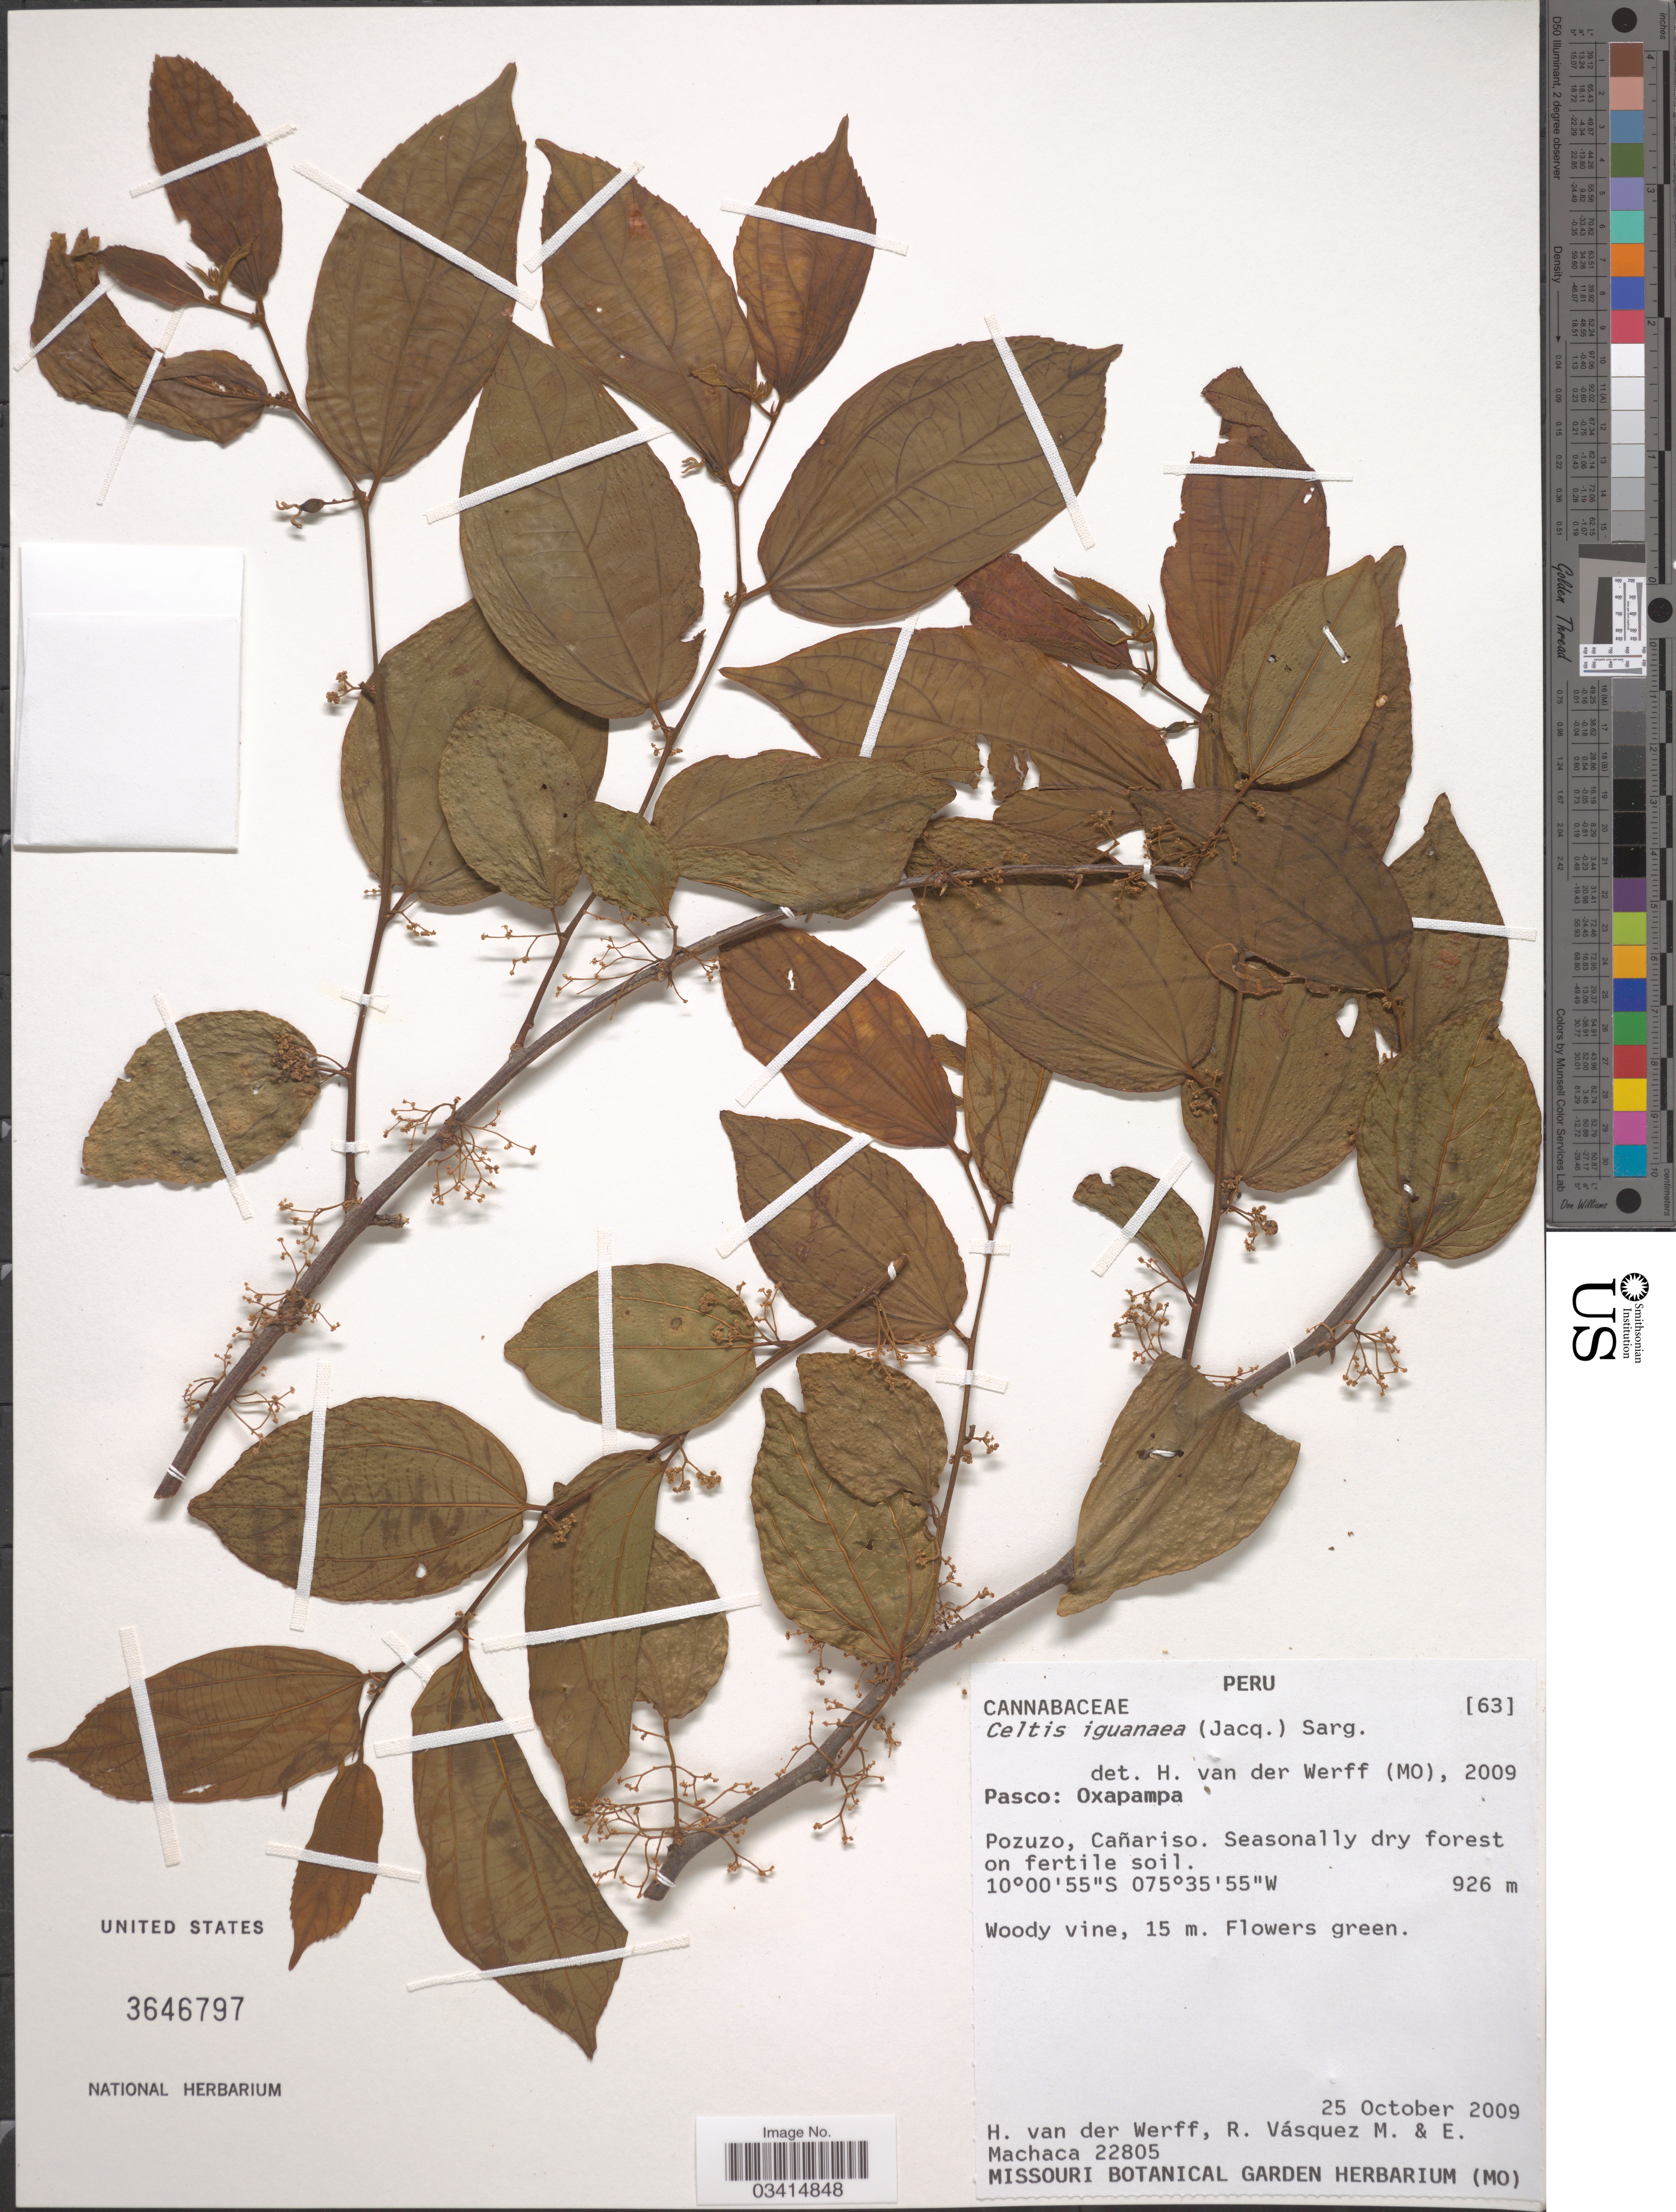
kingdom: Plantae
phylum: Tracheophyta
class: Magnoliopsida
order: Rosales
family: Cannabaceae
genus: Celtis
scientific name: Celtis iguanaea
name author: (Jacq.) Sarg.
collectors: H. van der Werff, R. Vásquez M. & E. Machaca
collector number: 22805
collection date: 2009-10-25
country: Peru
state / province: Pasco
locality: Oxapampa. Pozuzo, Cañariso.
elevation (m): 926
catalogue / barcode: US 3646797